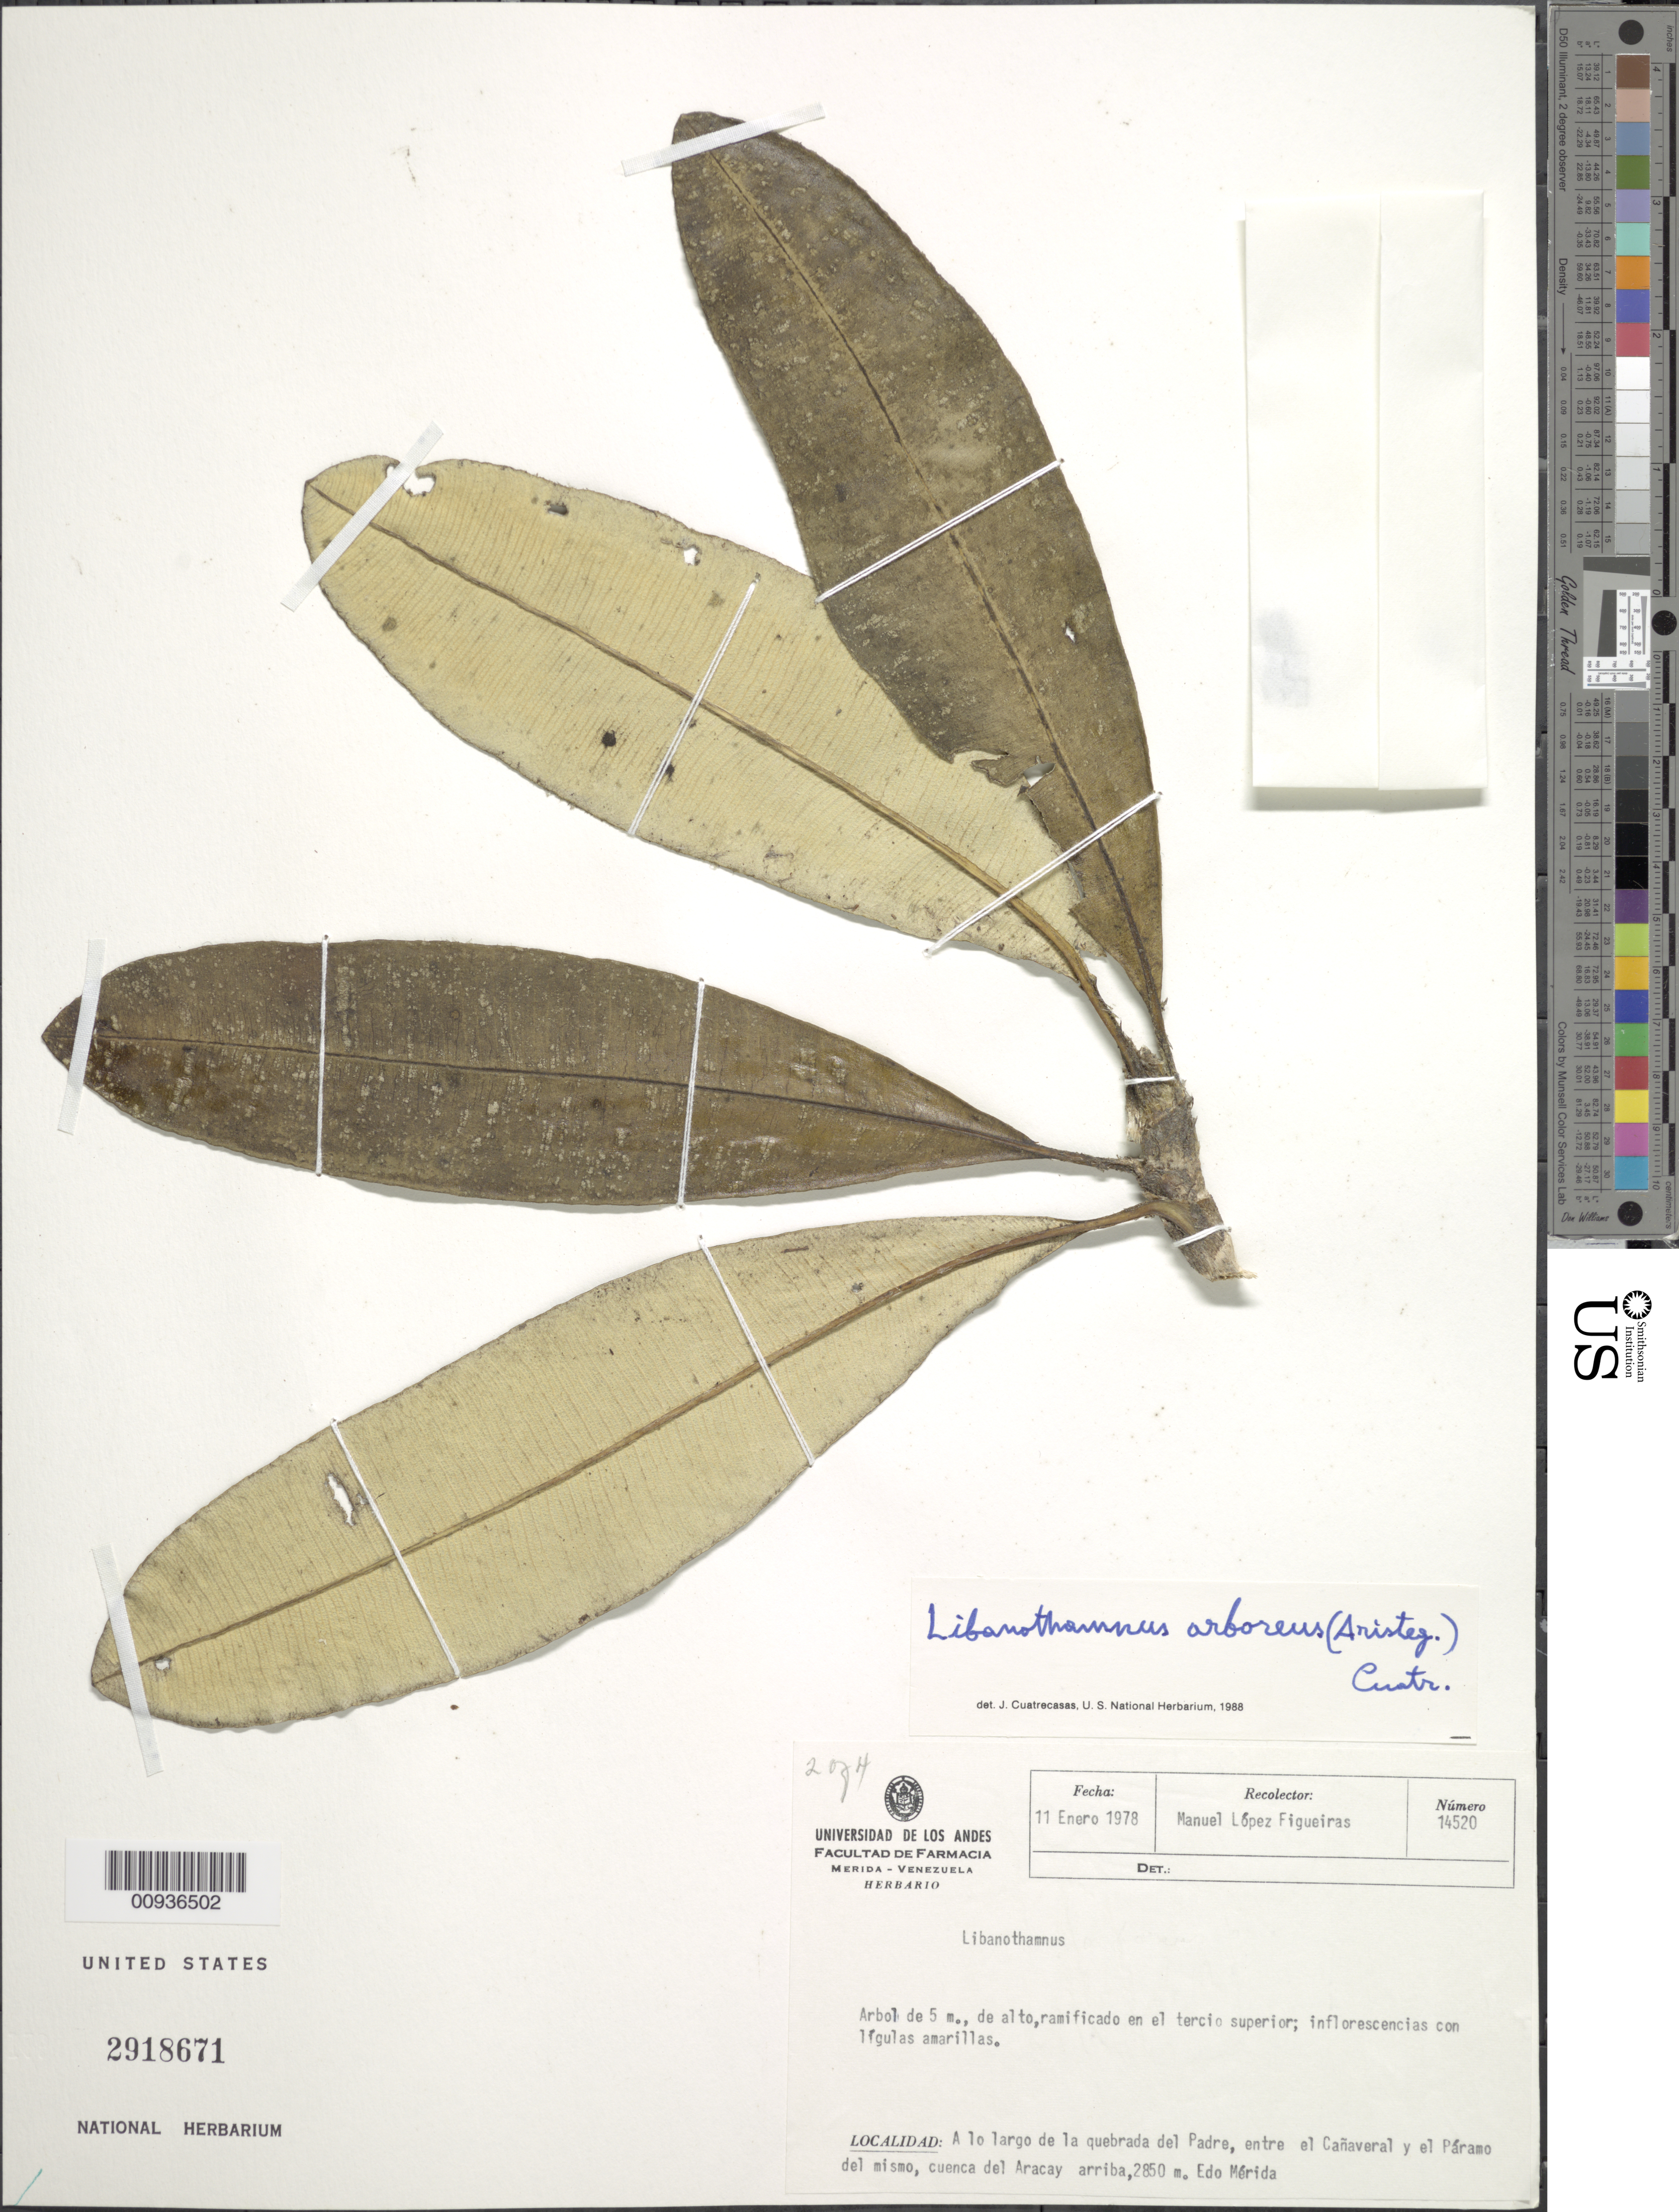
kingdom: Plantae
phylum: Tracheophyta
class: Magnoliopsida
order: Asterales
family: Asteraceae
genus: Libanothamnus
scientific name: Libanothamnus arboreus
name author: (Aristeg.) Cuatrec.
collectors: M. López Figueiras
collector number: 14520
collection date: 1978-01-11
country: Venezuela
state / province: Mérida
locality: Quebrada del Padre, entre el Canaveral y el Paramo del mismo, cuenca del Aracay arriba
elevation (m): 2850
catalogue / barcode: US 2918671